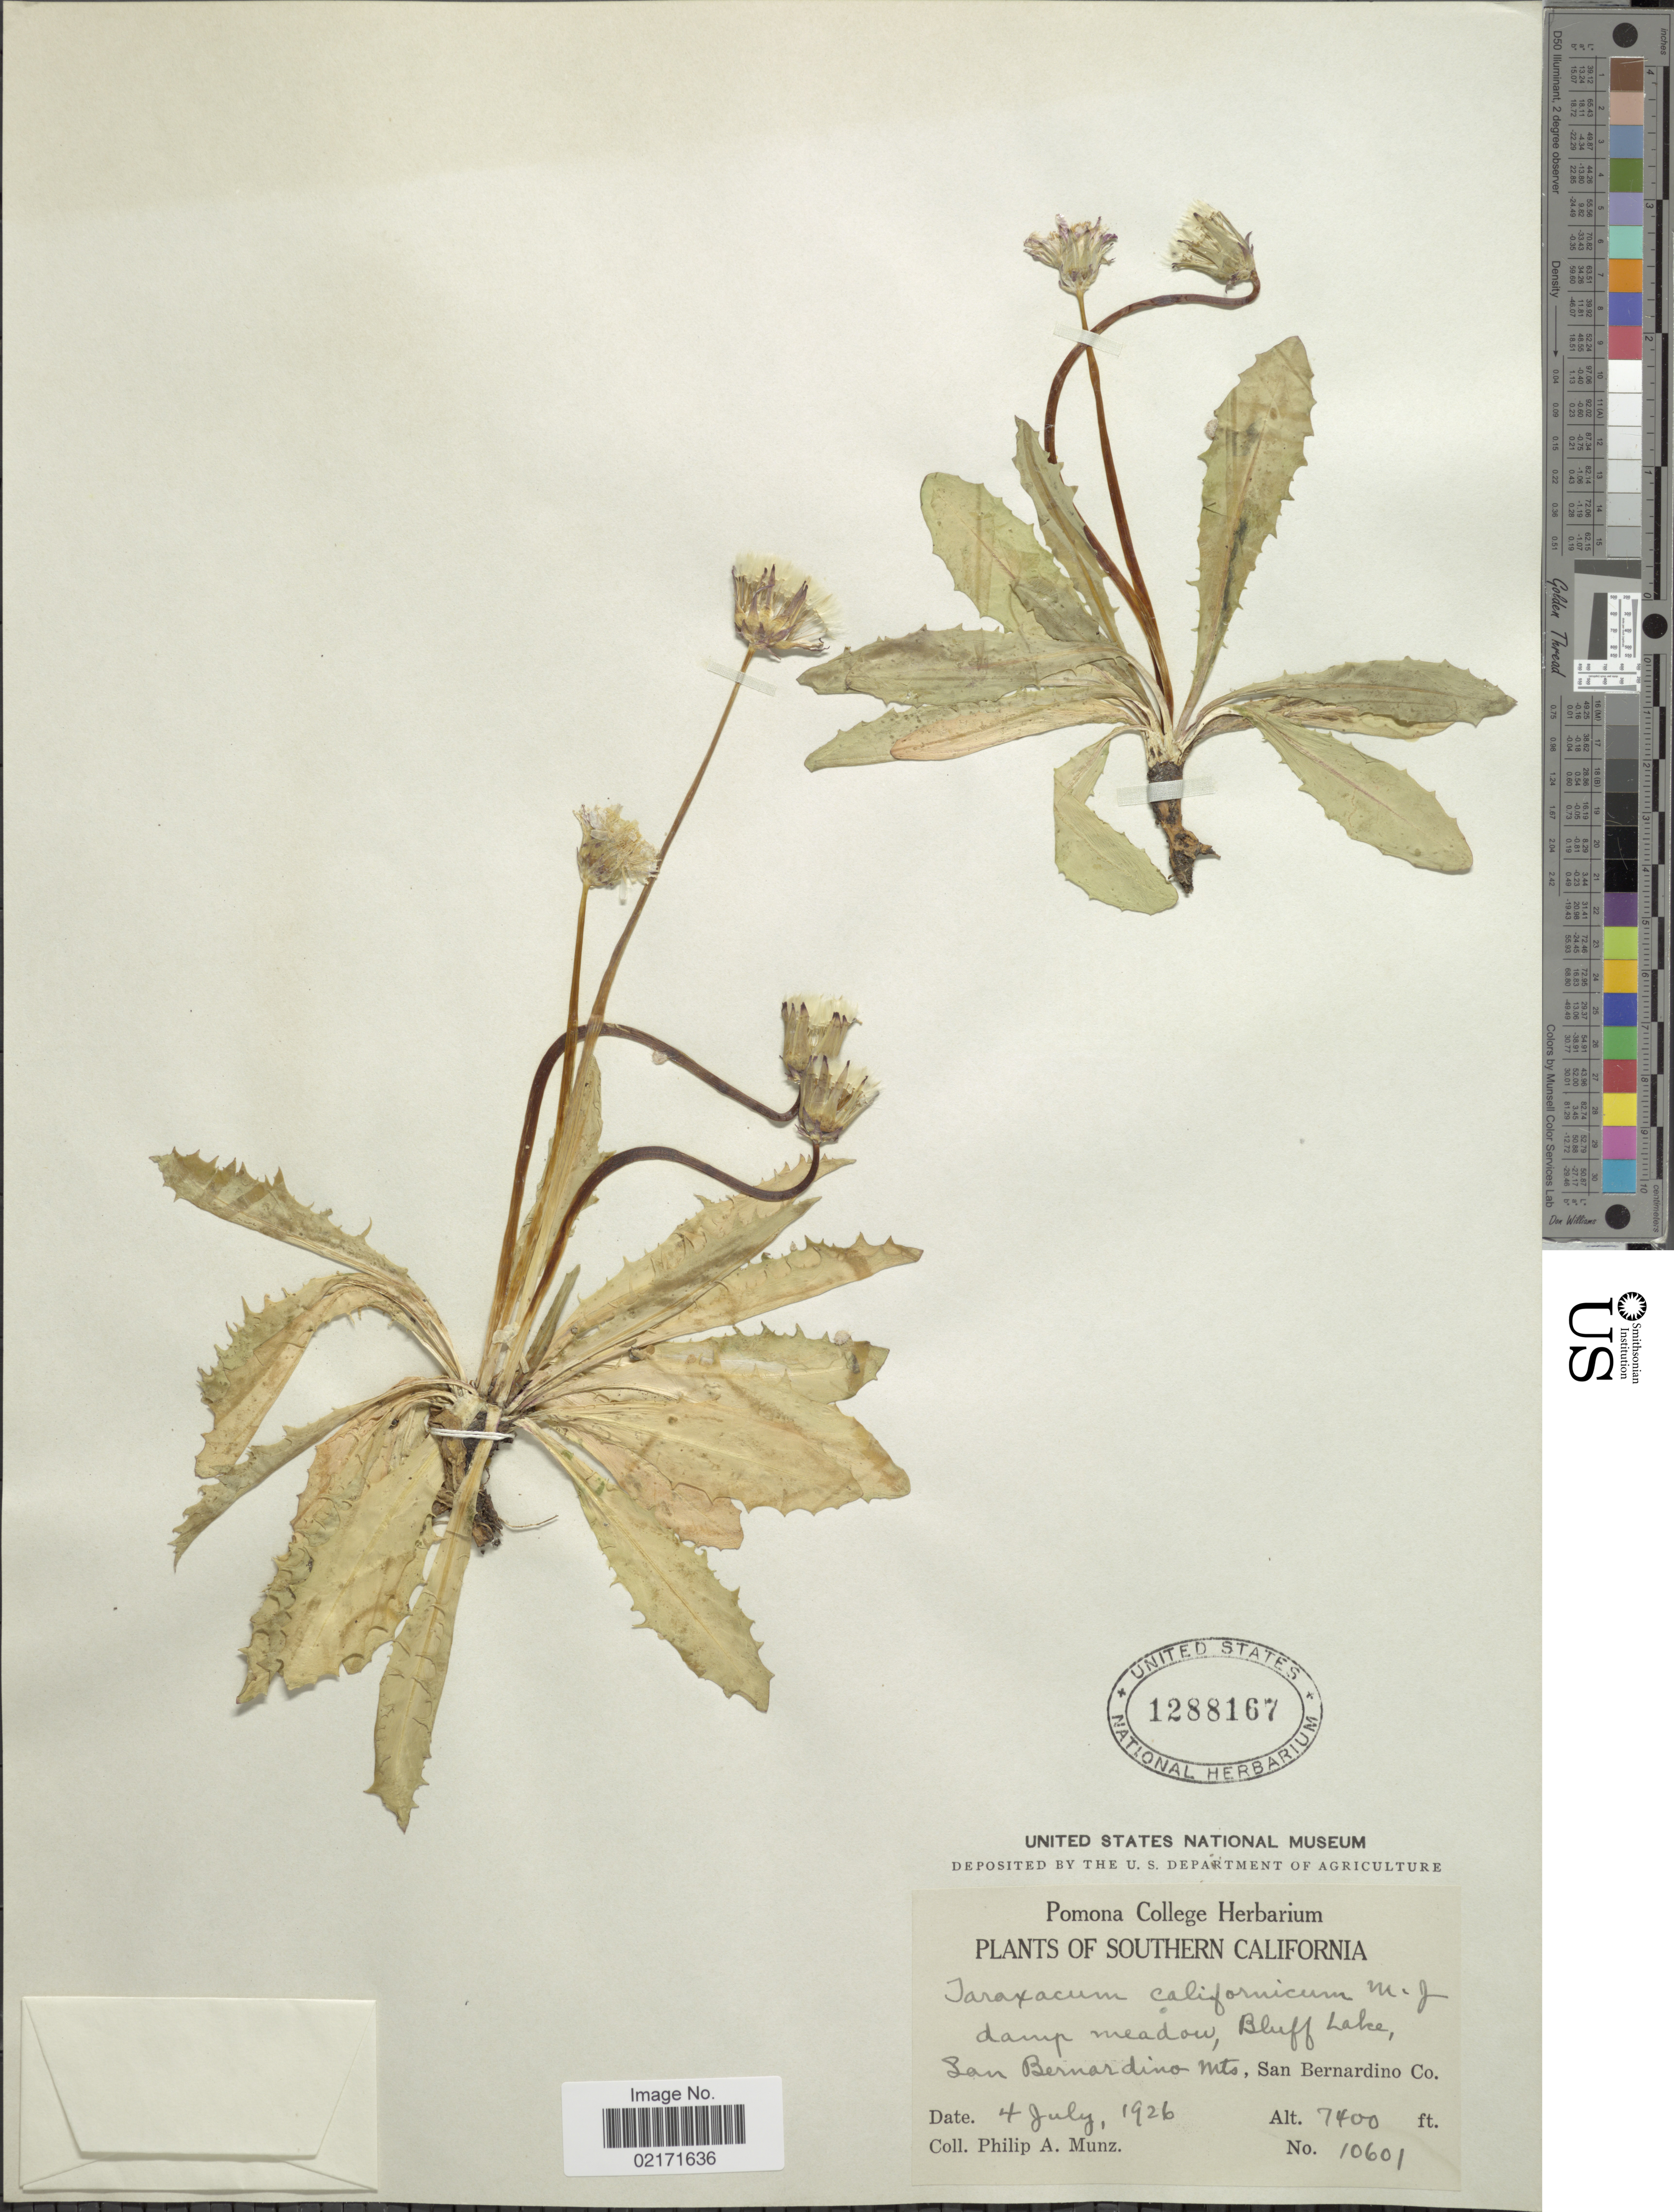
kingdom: Plantae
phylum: Tracheophyta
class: Magnoliopsida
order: Asterales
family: Asteraceae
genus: Taraxacum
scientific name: Taraxacum californicum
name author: Munz & I.M. Johnst.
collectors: P. A. Munz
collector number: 10601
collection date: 1926-07-04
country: United States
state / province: California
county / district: San Bernardino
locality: Southern California. Damp meadow, Bluff Lake, San Bernardino Mts., San Bernardino Co.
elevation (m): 2256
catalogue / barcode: US 1288167